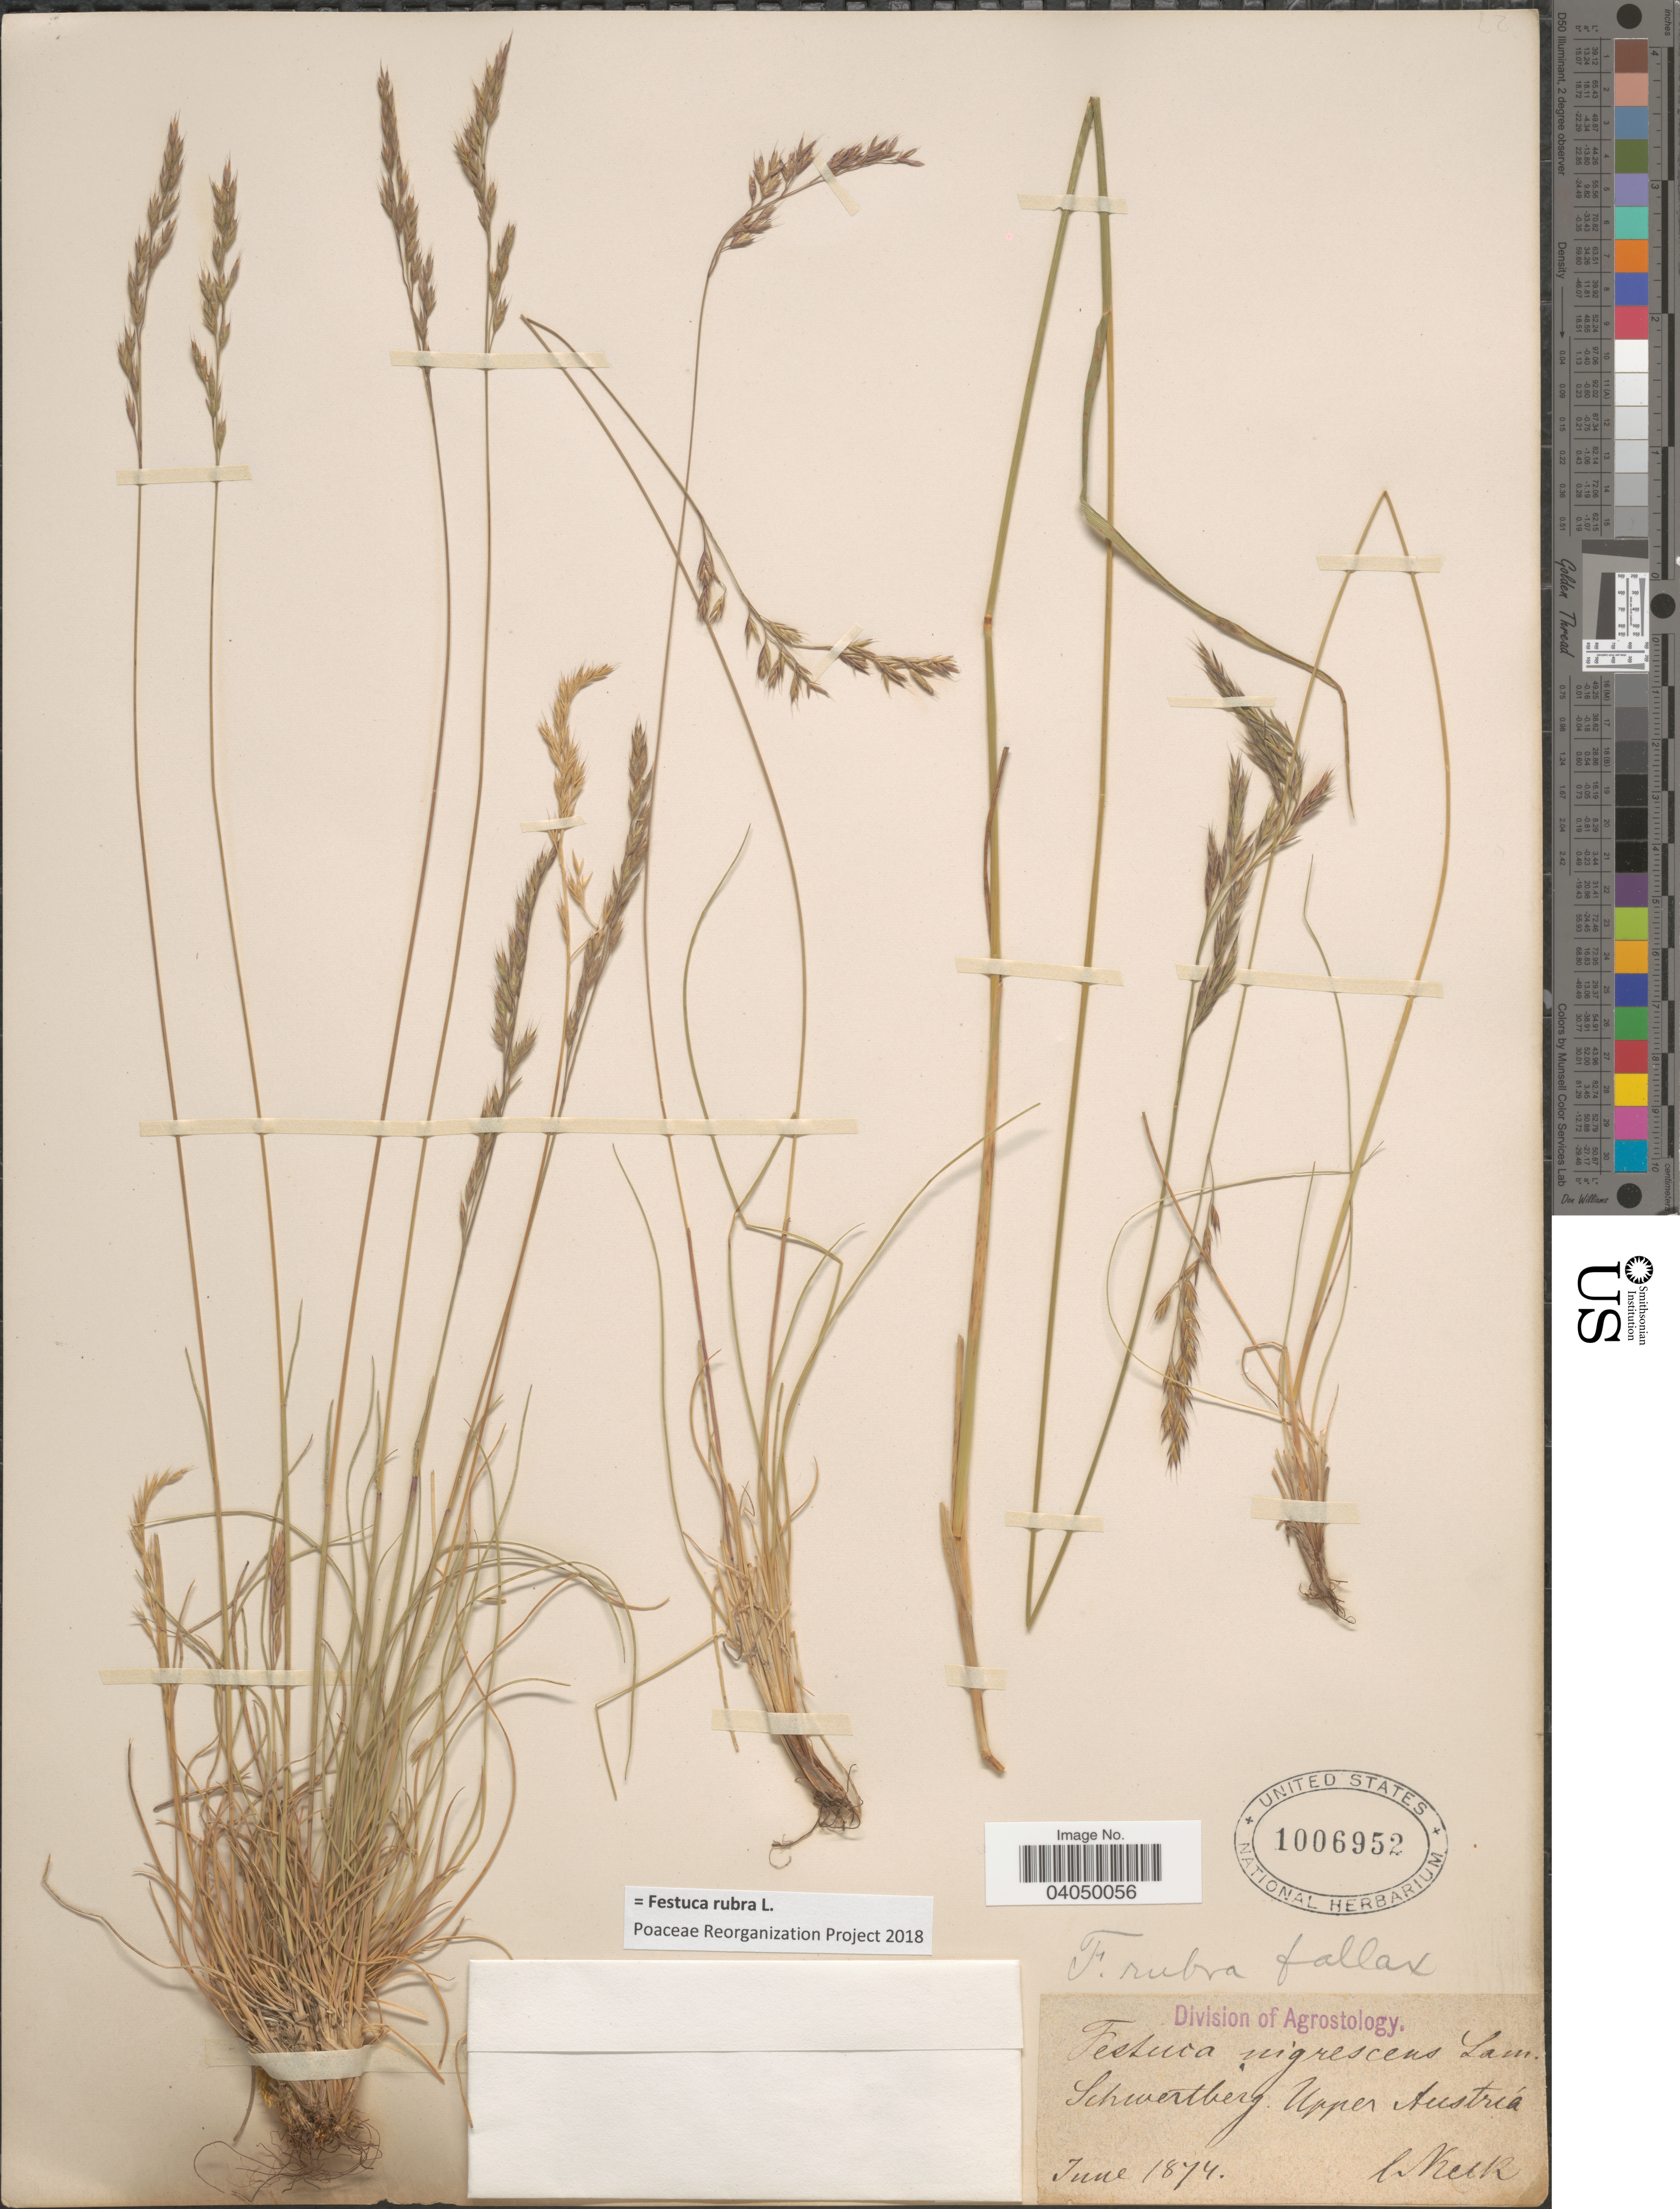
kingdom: Plantae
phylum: Tracheophyta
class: Liliopsida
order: Poales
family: Poaceae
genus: Festuca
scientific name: Festuca rubra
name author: L.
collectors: -- Keck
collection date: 1874-06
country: Austria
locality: Schwertberg. Upper Austria.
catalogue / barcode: US 1006952